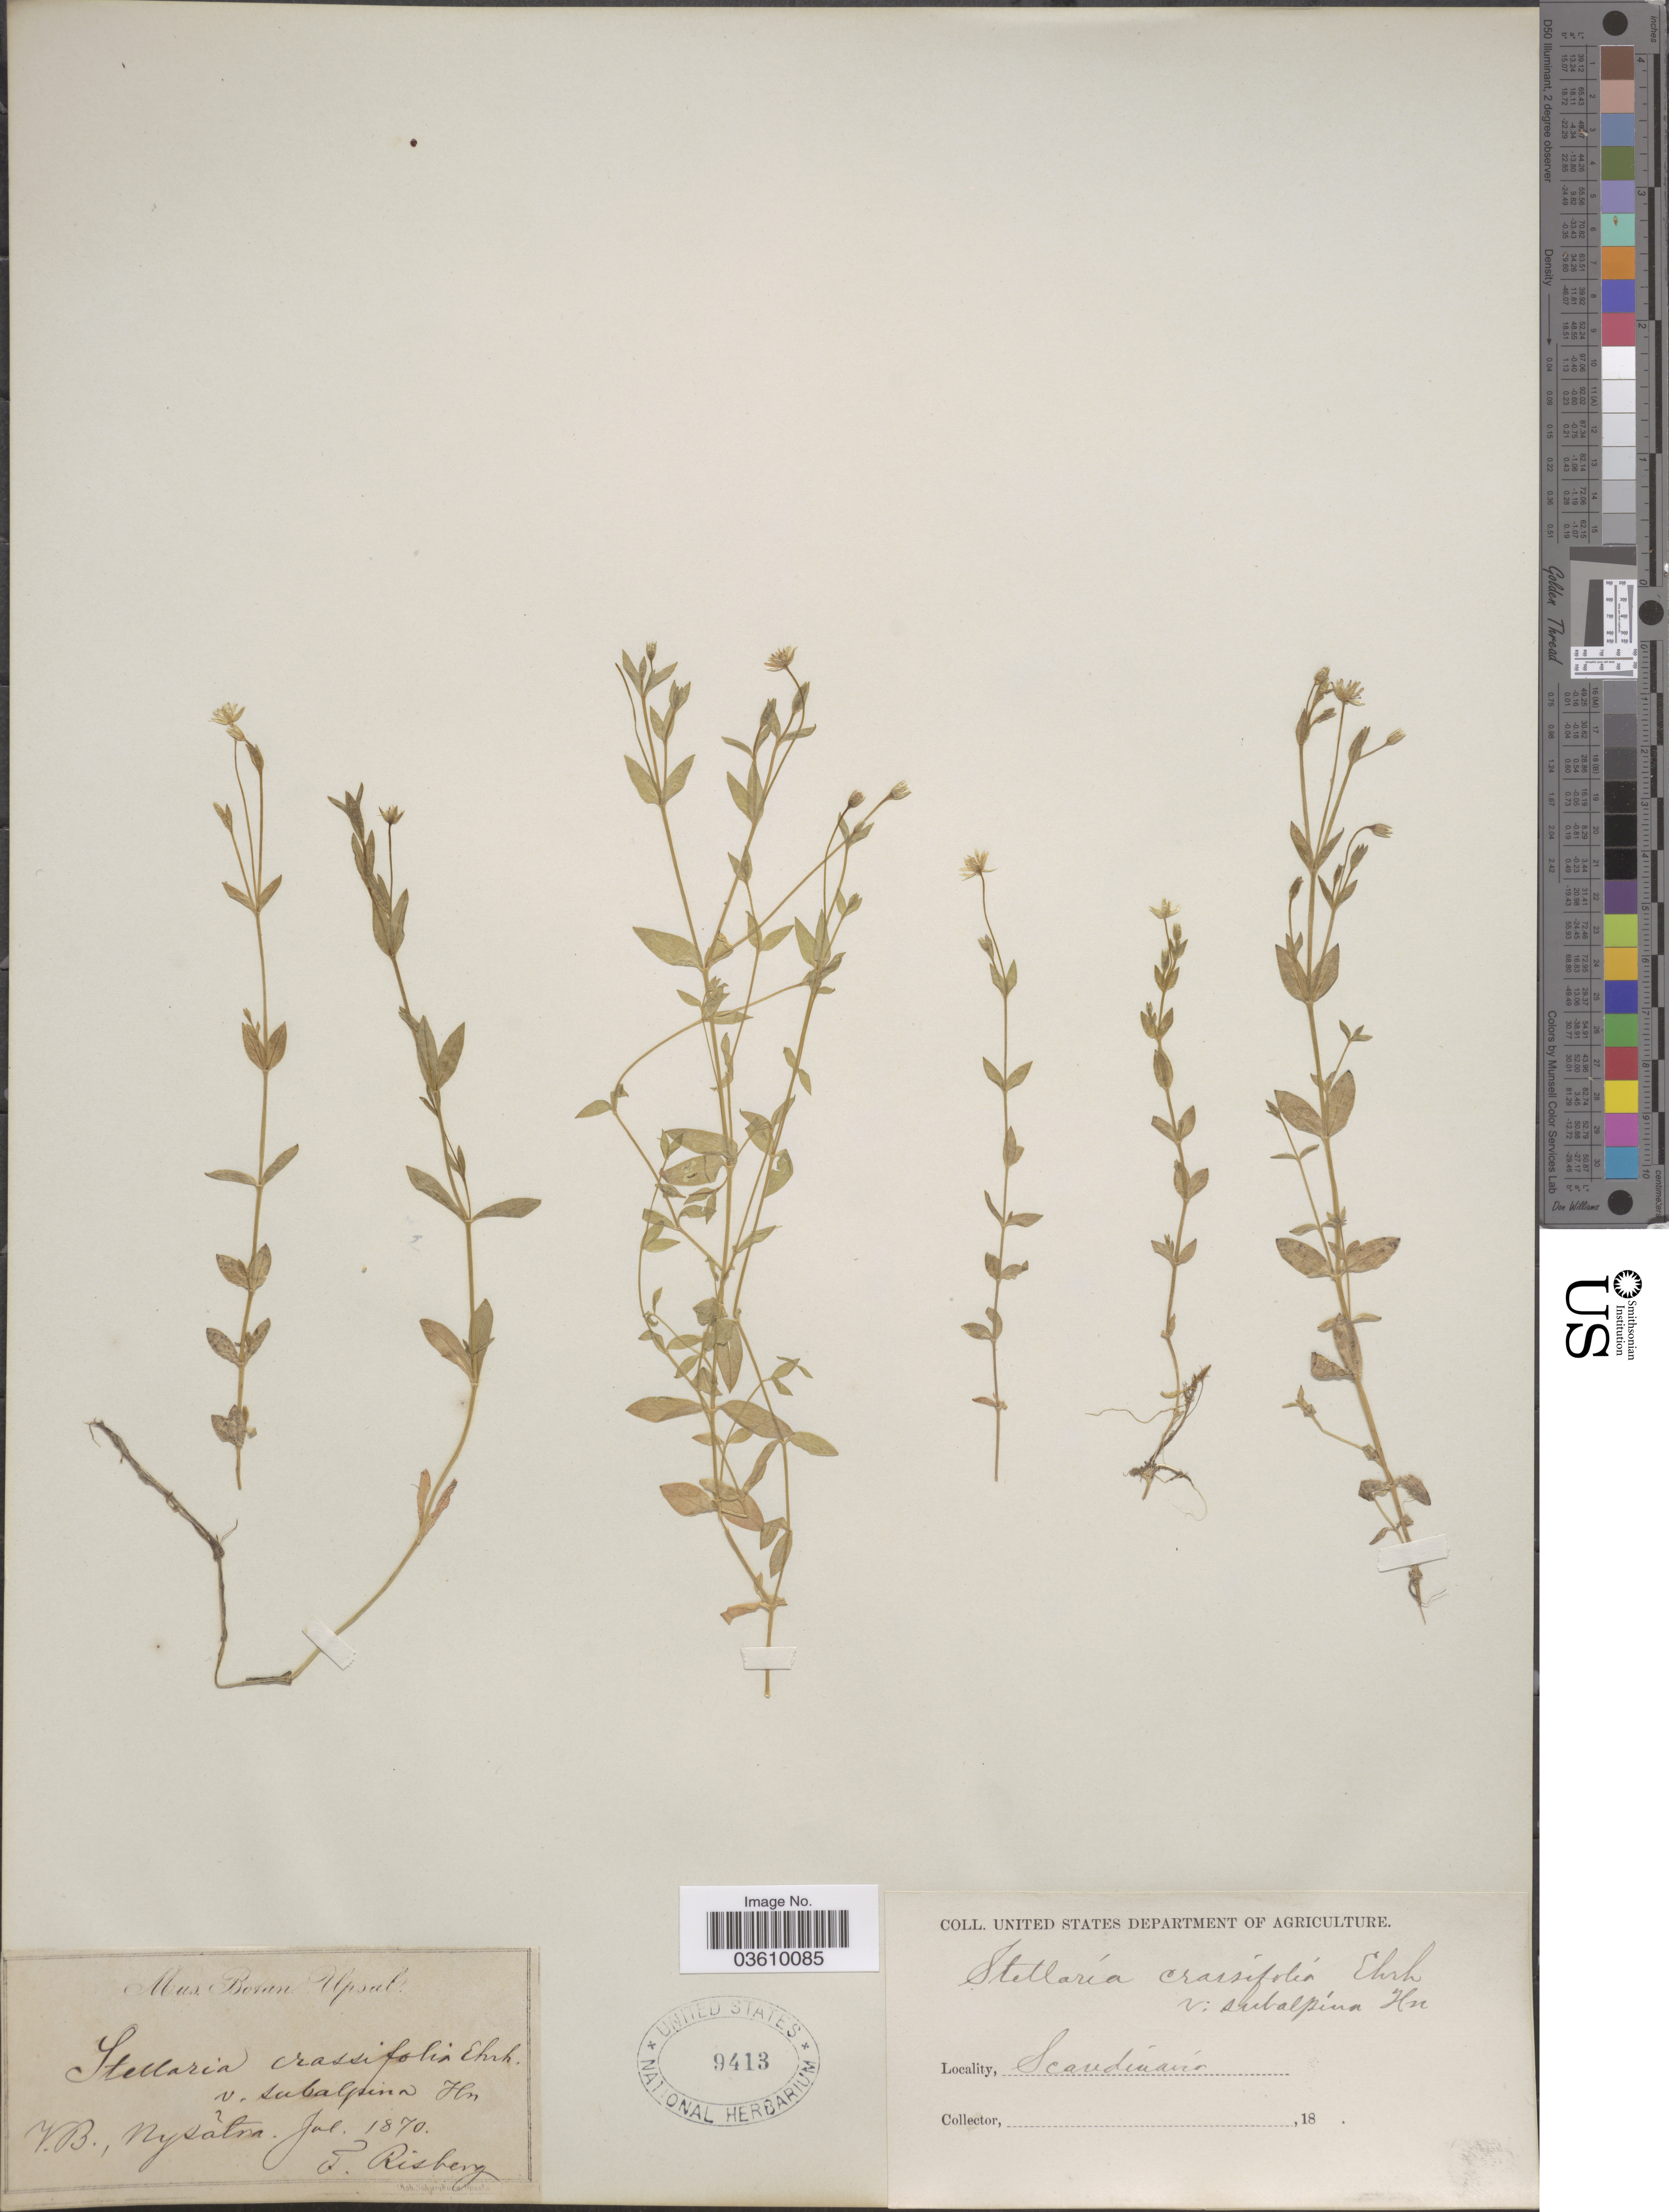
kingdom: Plantae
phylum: Tracheophyta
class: Magnoliopsida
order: Caryophyllales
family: Caryophyllaceae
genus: Stellaria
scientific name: Stellaria crassifolia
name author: Ehrh.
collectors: Risberg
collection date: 1870-07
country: Sweden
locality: V.B., Nysatra. Scandinavia.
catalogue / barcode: US 9413